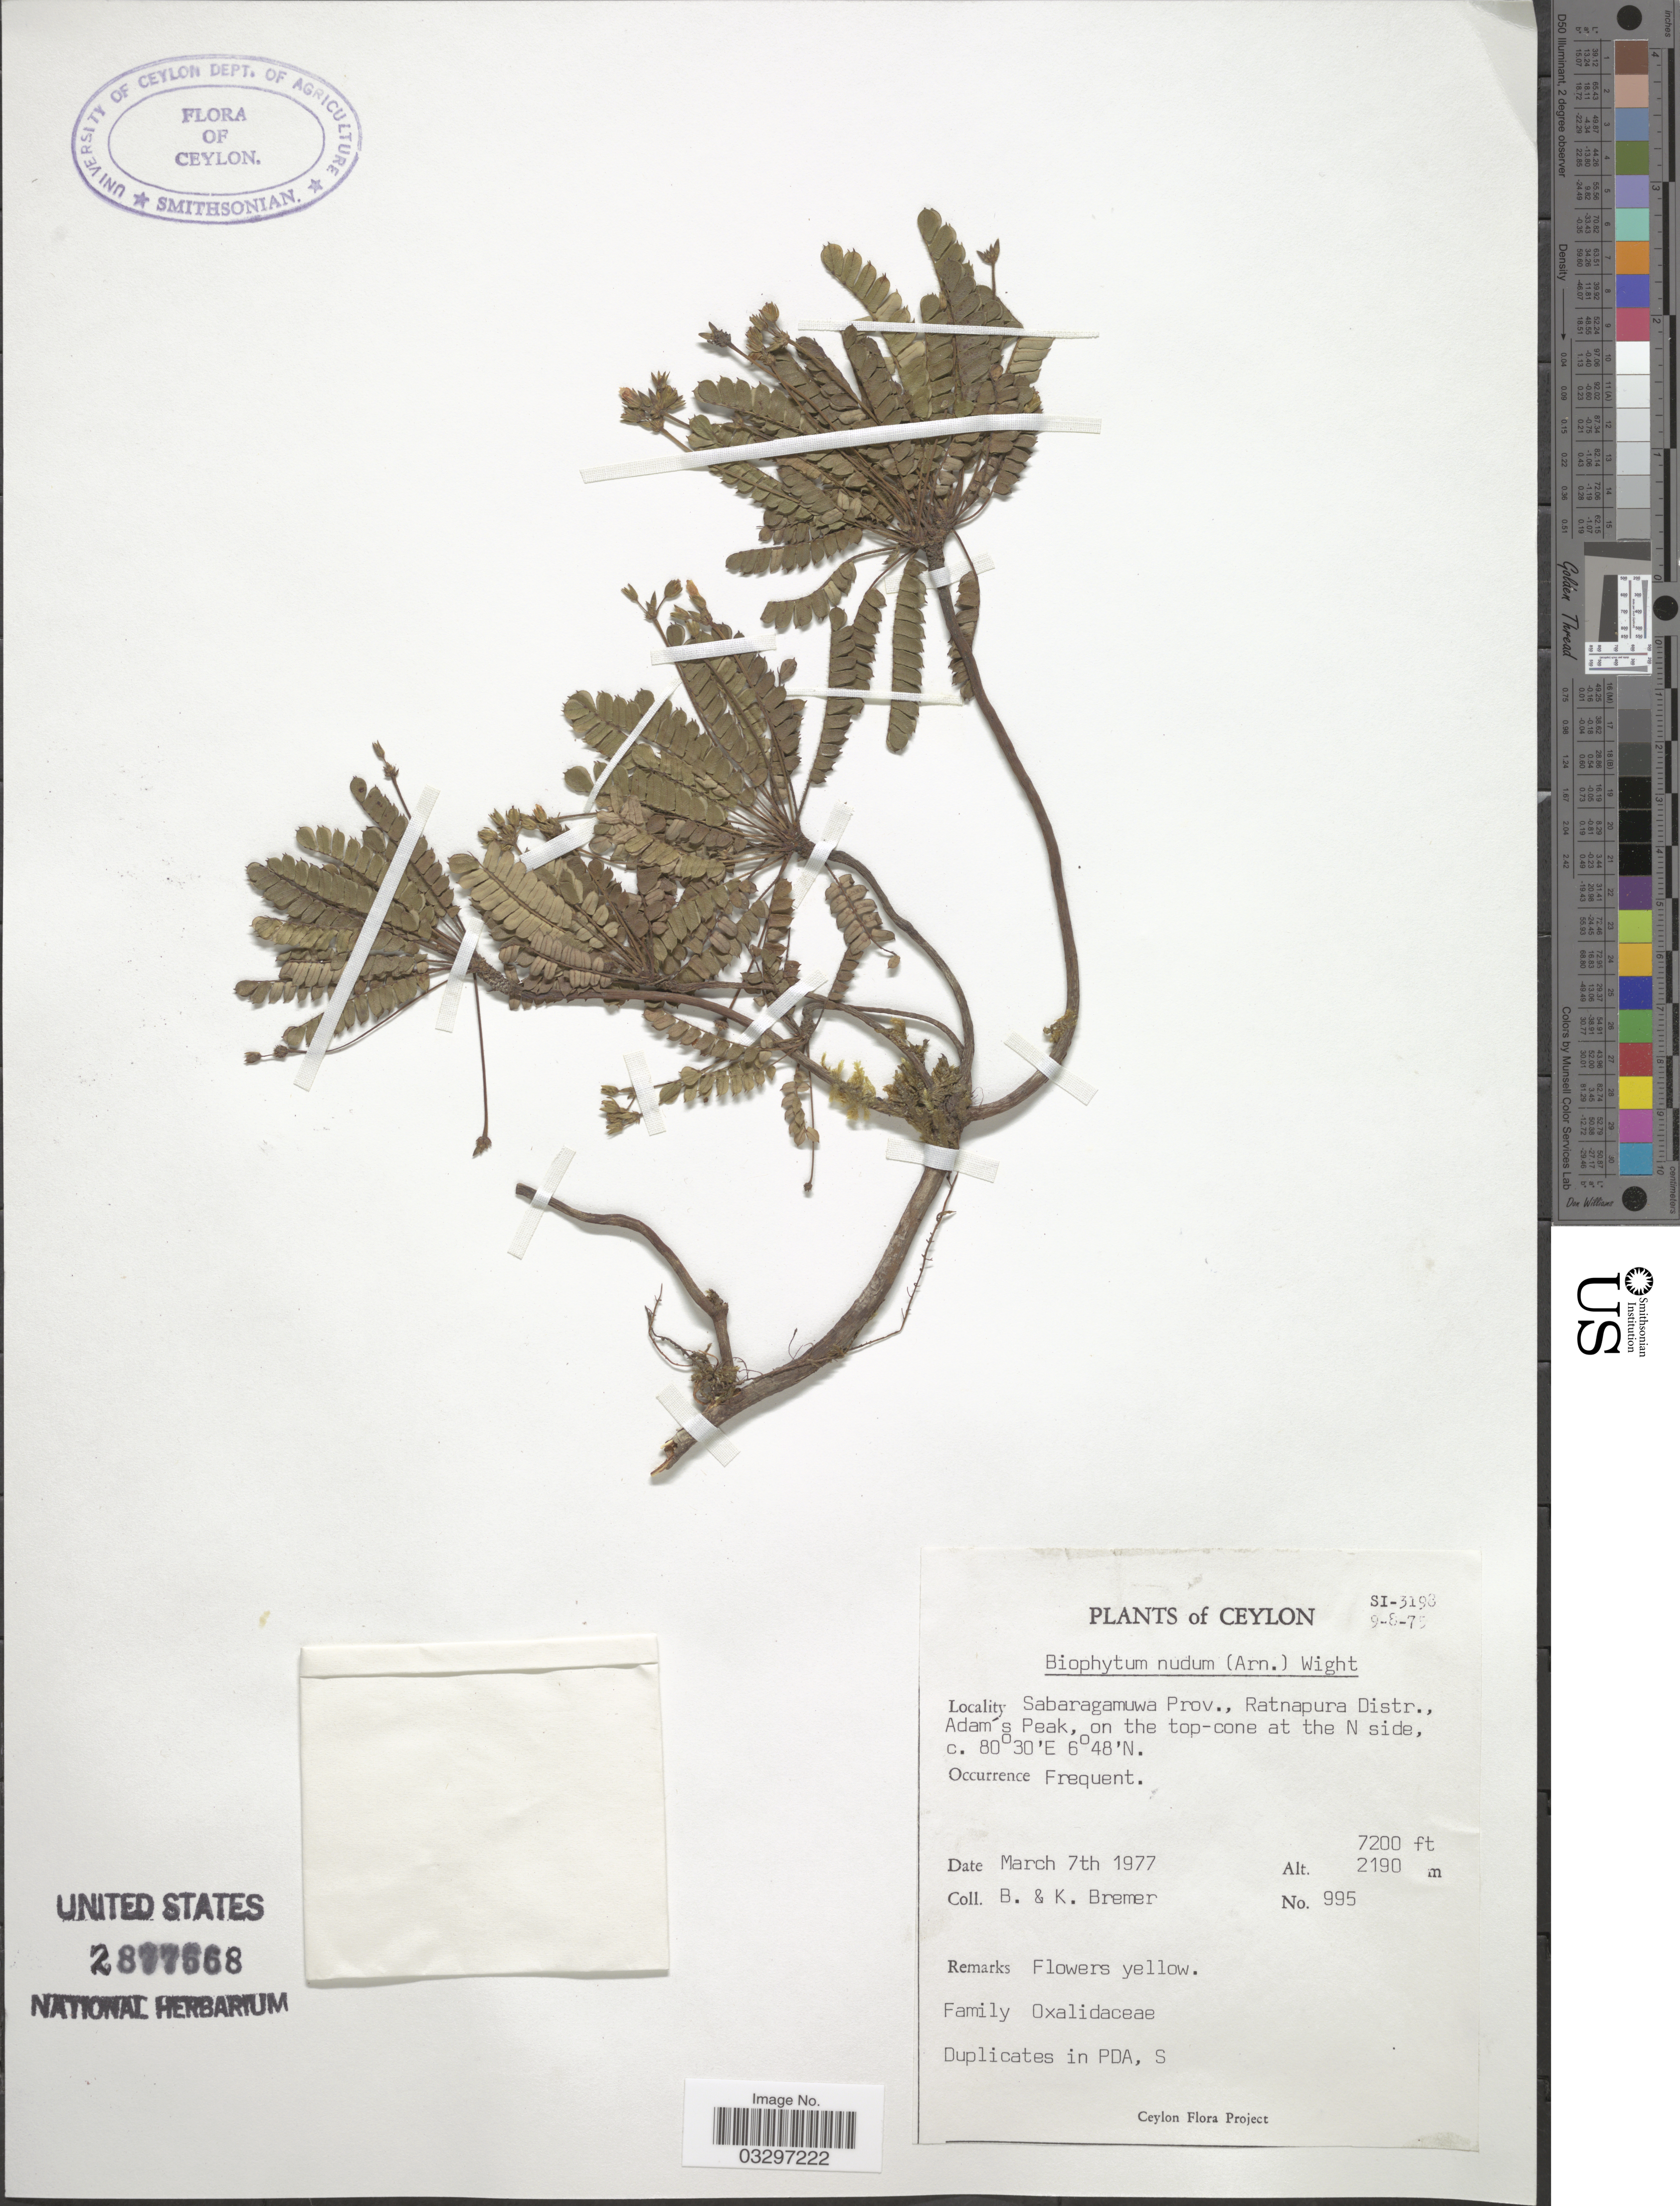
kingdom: Plantae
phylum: Tracheophyta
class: Magnoliopsida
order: Oxalidales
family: Oxalidaceae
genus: Biophytum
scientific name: Biophytum nudum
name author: (Arn.) Wight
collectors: B. Bremer & K. Bremer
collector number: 995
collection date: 1977-03-07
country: Sri Lanka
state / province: Sabaragamuwa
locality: Ceylon. Ratnapura Distr., Adam's Peak, on the top-cone at the N side.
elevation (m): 2195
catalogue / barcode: US 2877668